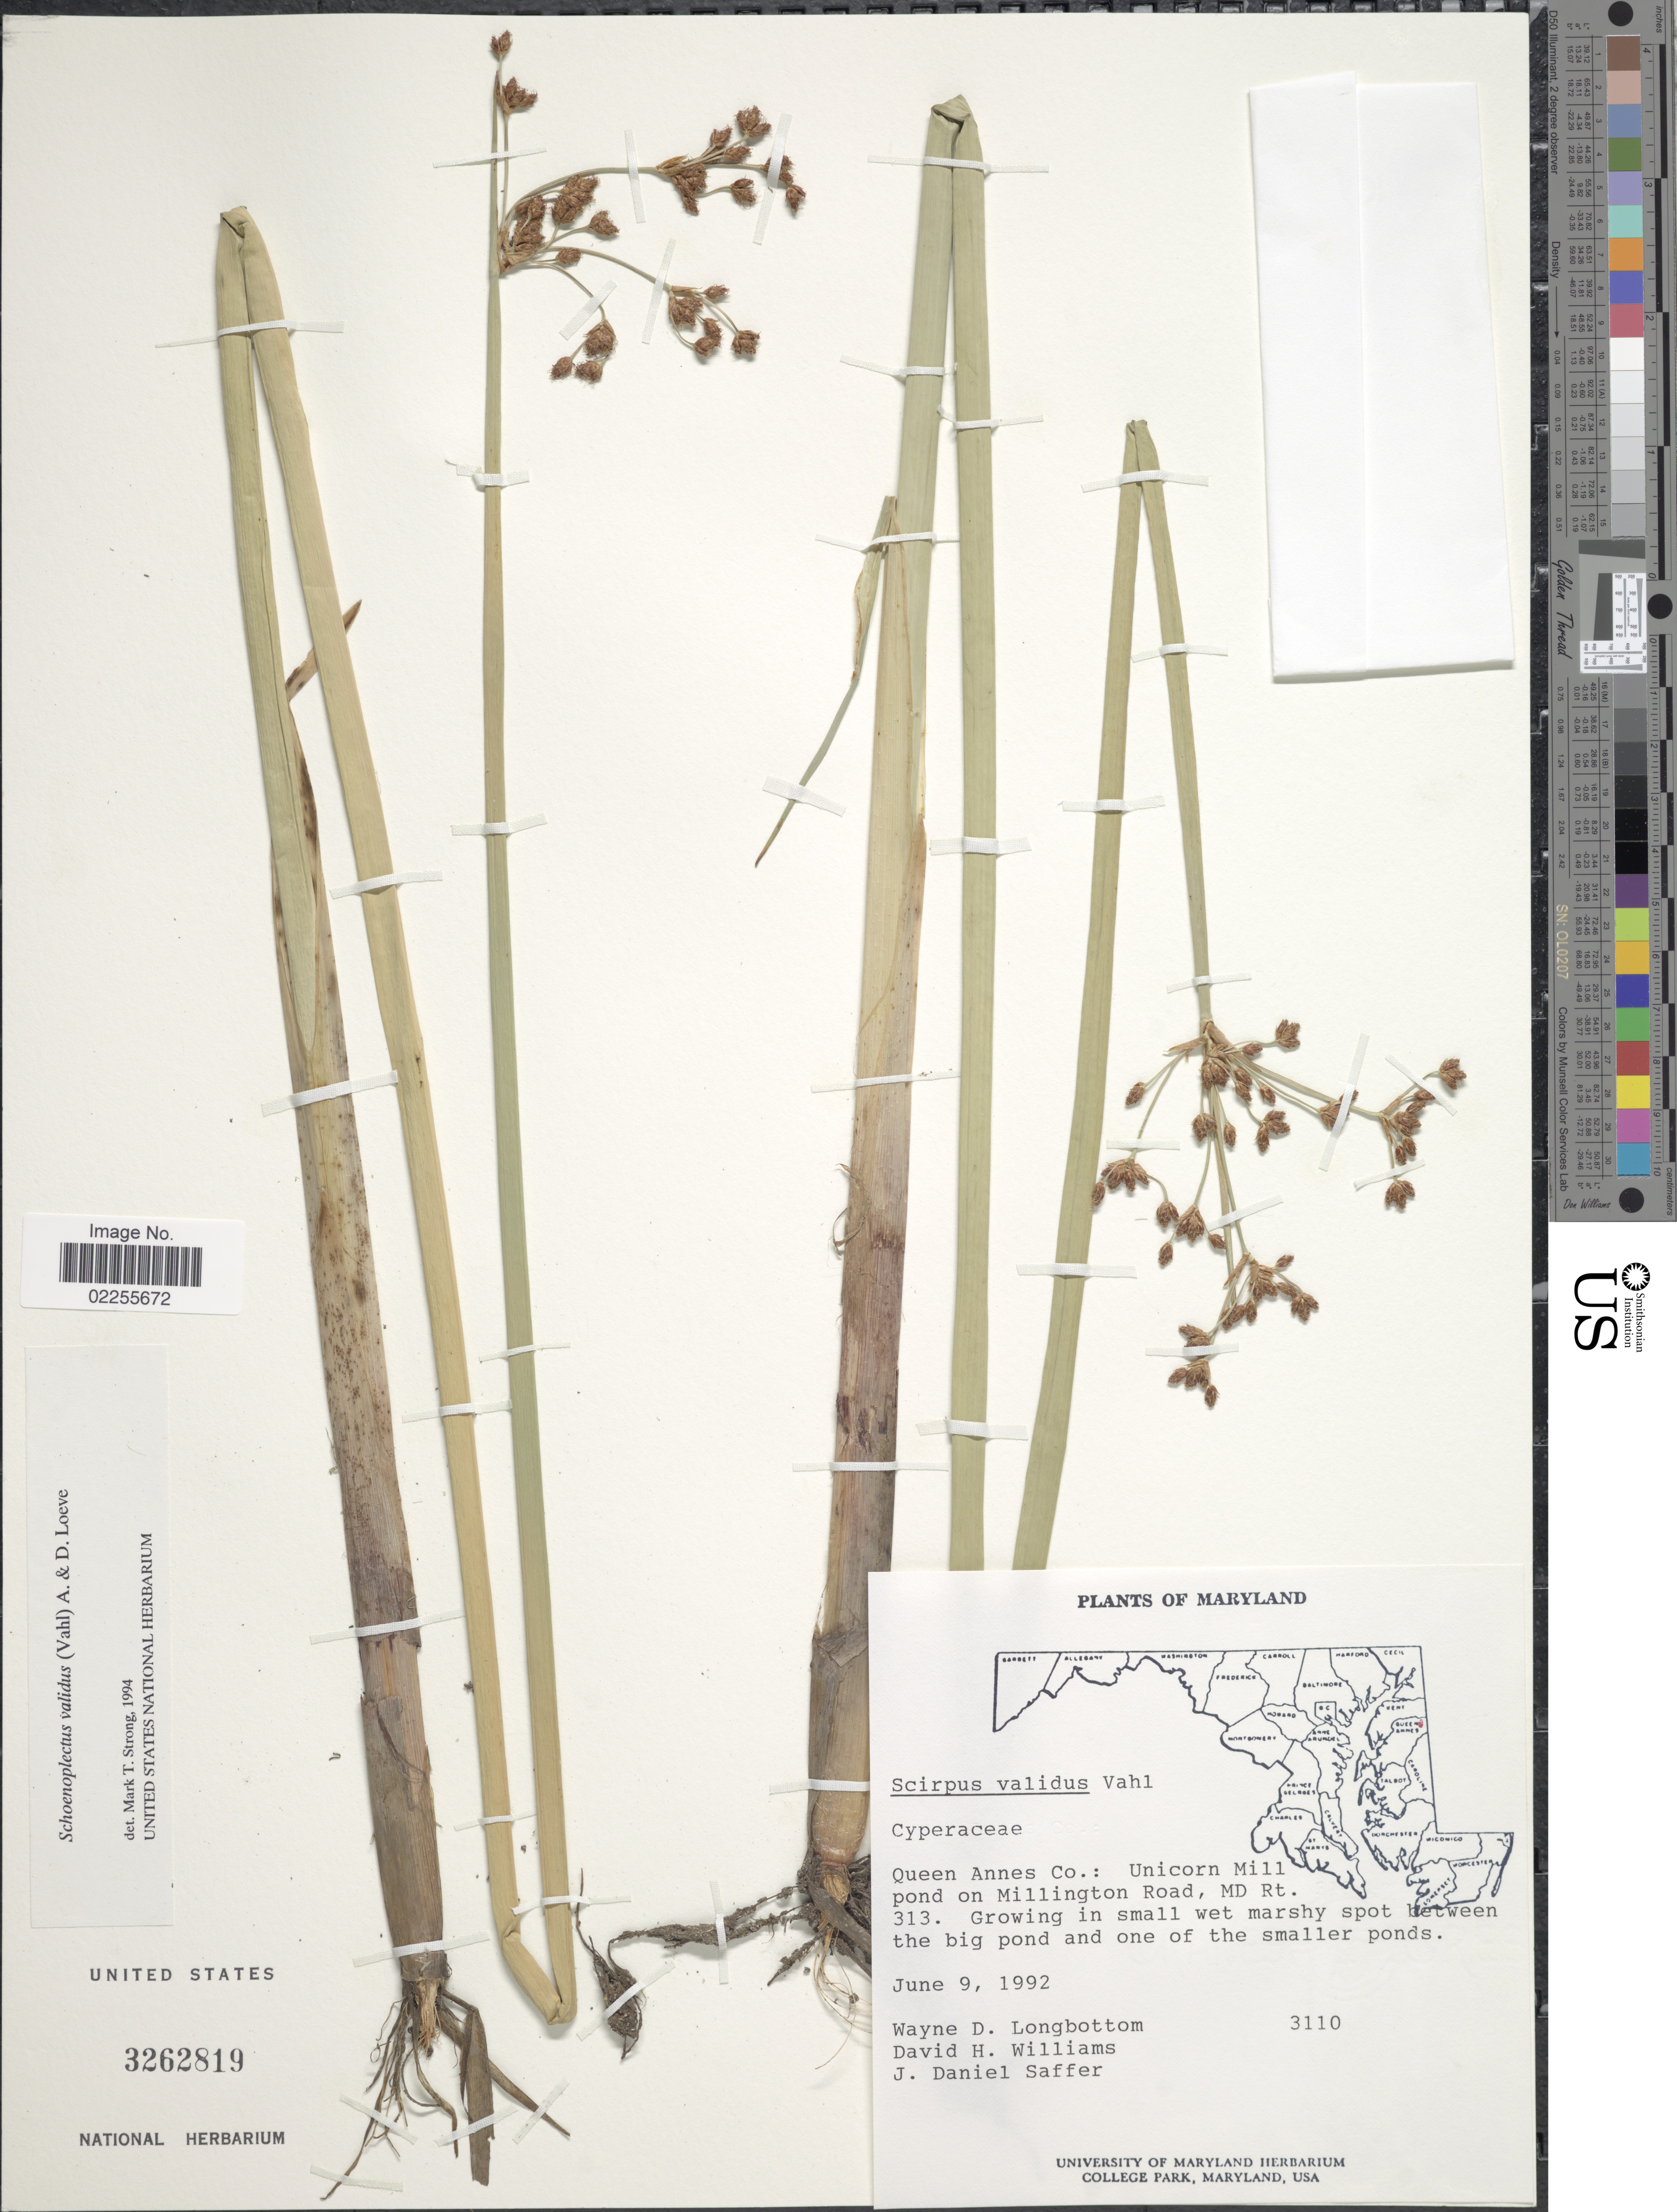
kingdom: Plantae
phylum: Tracheophyta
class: Liliopsida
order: Poales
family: Cyperaceae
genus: Schoenoplectus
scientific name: Schoenoplectus tabernaemontani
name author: (C.C. Gmel.) Palla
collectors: W. D. Longbottom, D. H. Williams & J. Saffer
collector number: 3110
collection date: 1992-06-09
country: United States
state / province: Maryland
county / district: Queen Anne's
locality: Queen Annes Co.: Unicorn Mill pond Millington Road, MD Rt. 313, in small spot between the big pond and one of the smaller ponds.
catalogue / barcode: US 3262819